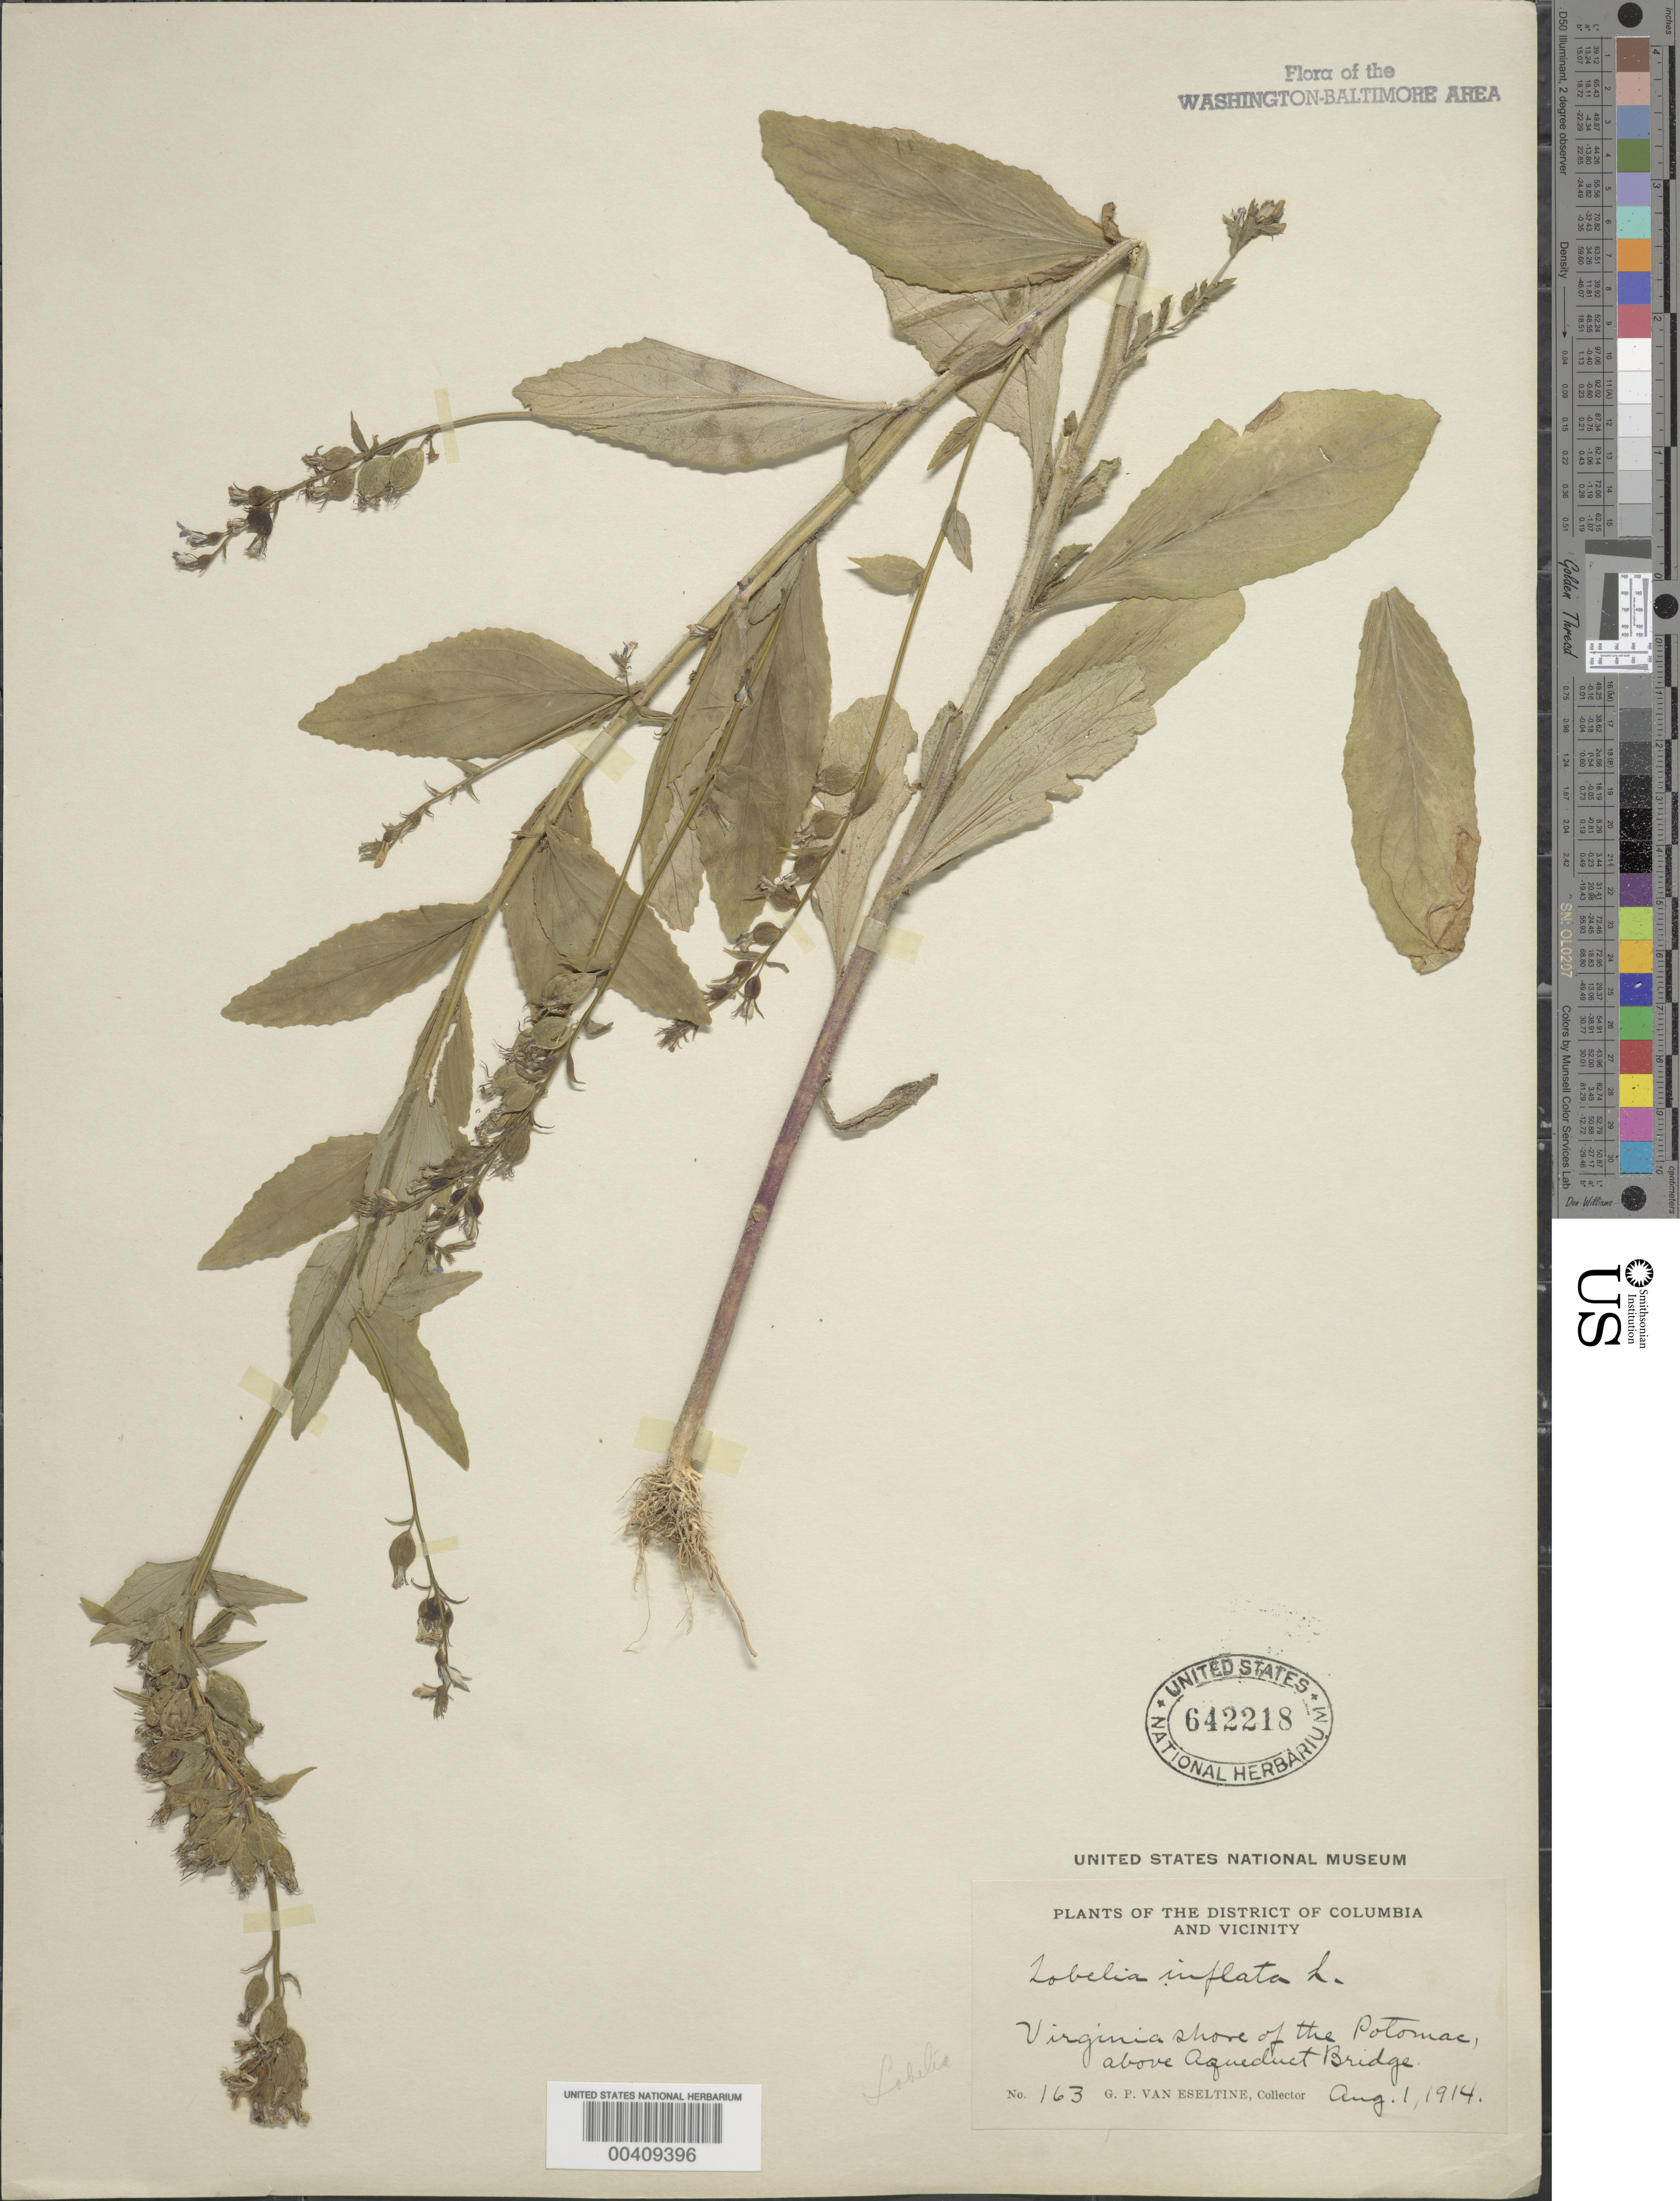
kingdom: Plantae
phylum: Tracheophyta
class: Magnoliopsida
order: Asterales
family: Campanulaceae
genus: Lobelia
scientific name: Lobelia inflata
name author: L.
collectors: G. P. Van Eseltine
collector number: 163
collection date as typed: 01 Aug 1914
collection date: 1914-08-01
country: United States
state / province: Virginia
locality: Virginia shore of Potomac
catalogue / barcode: US 642218